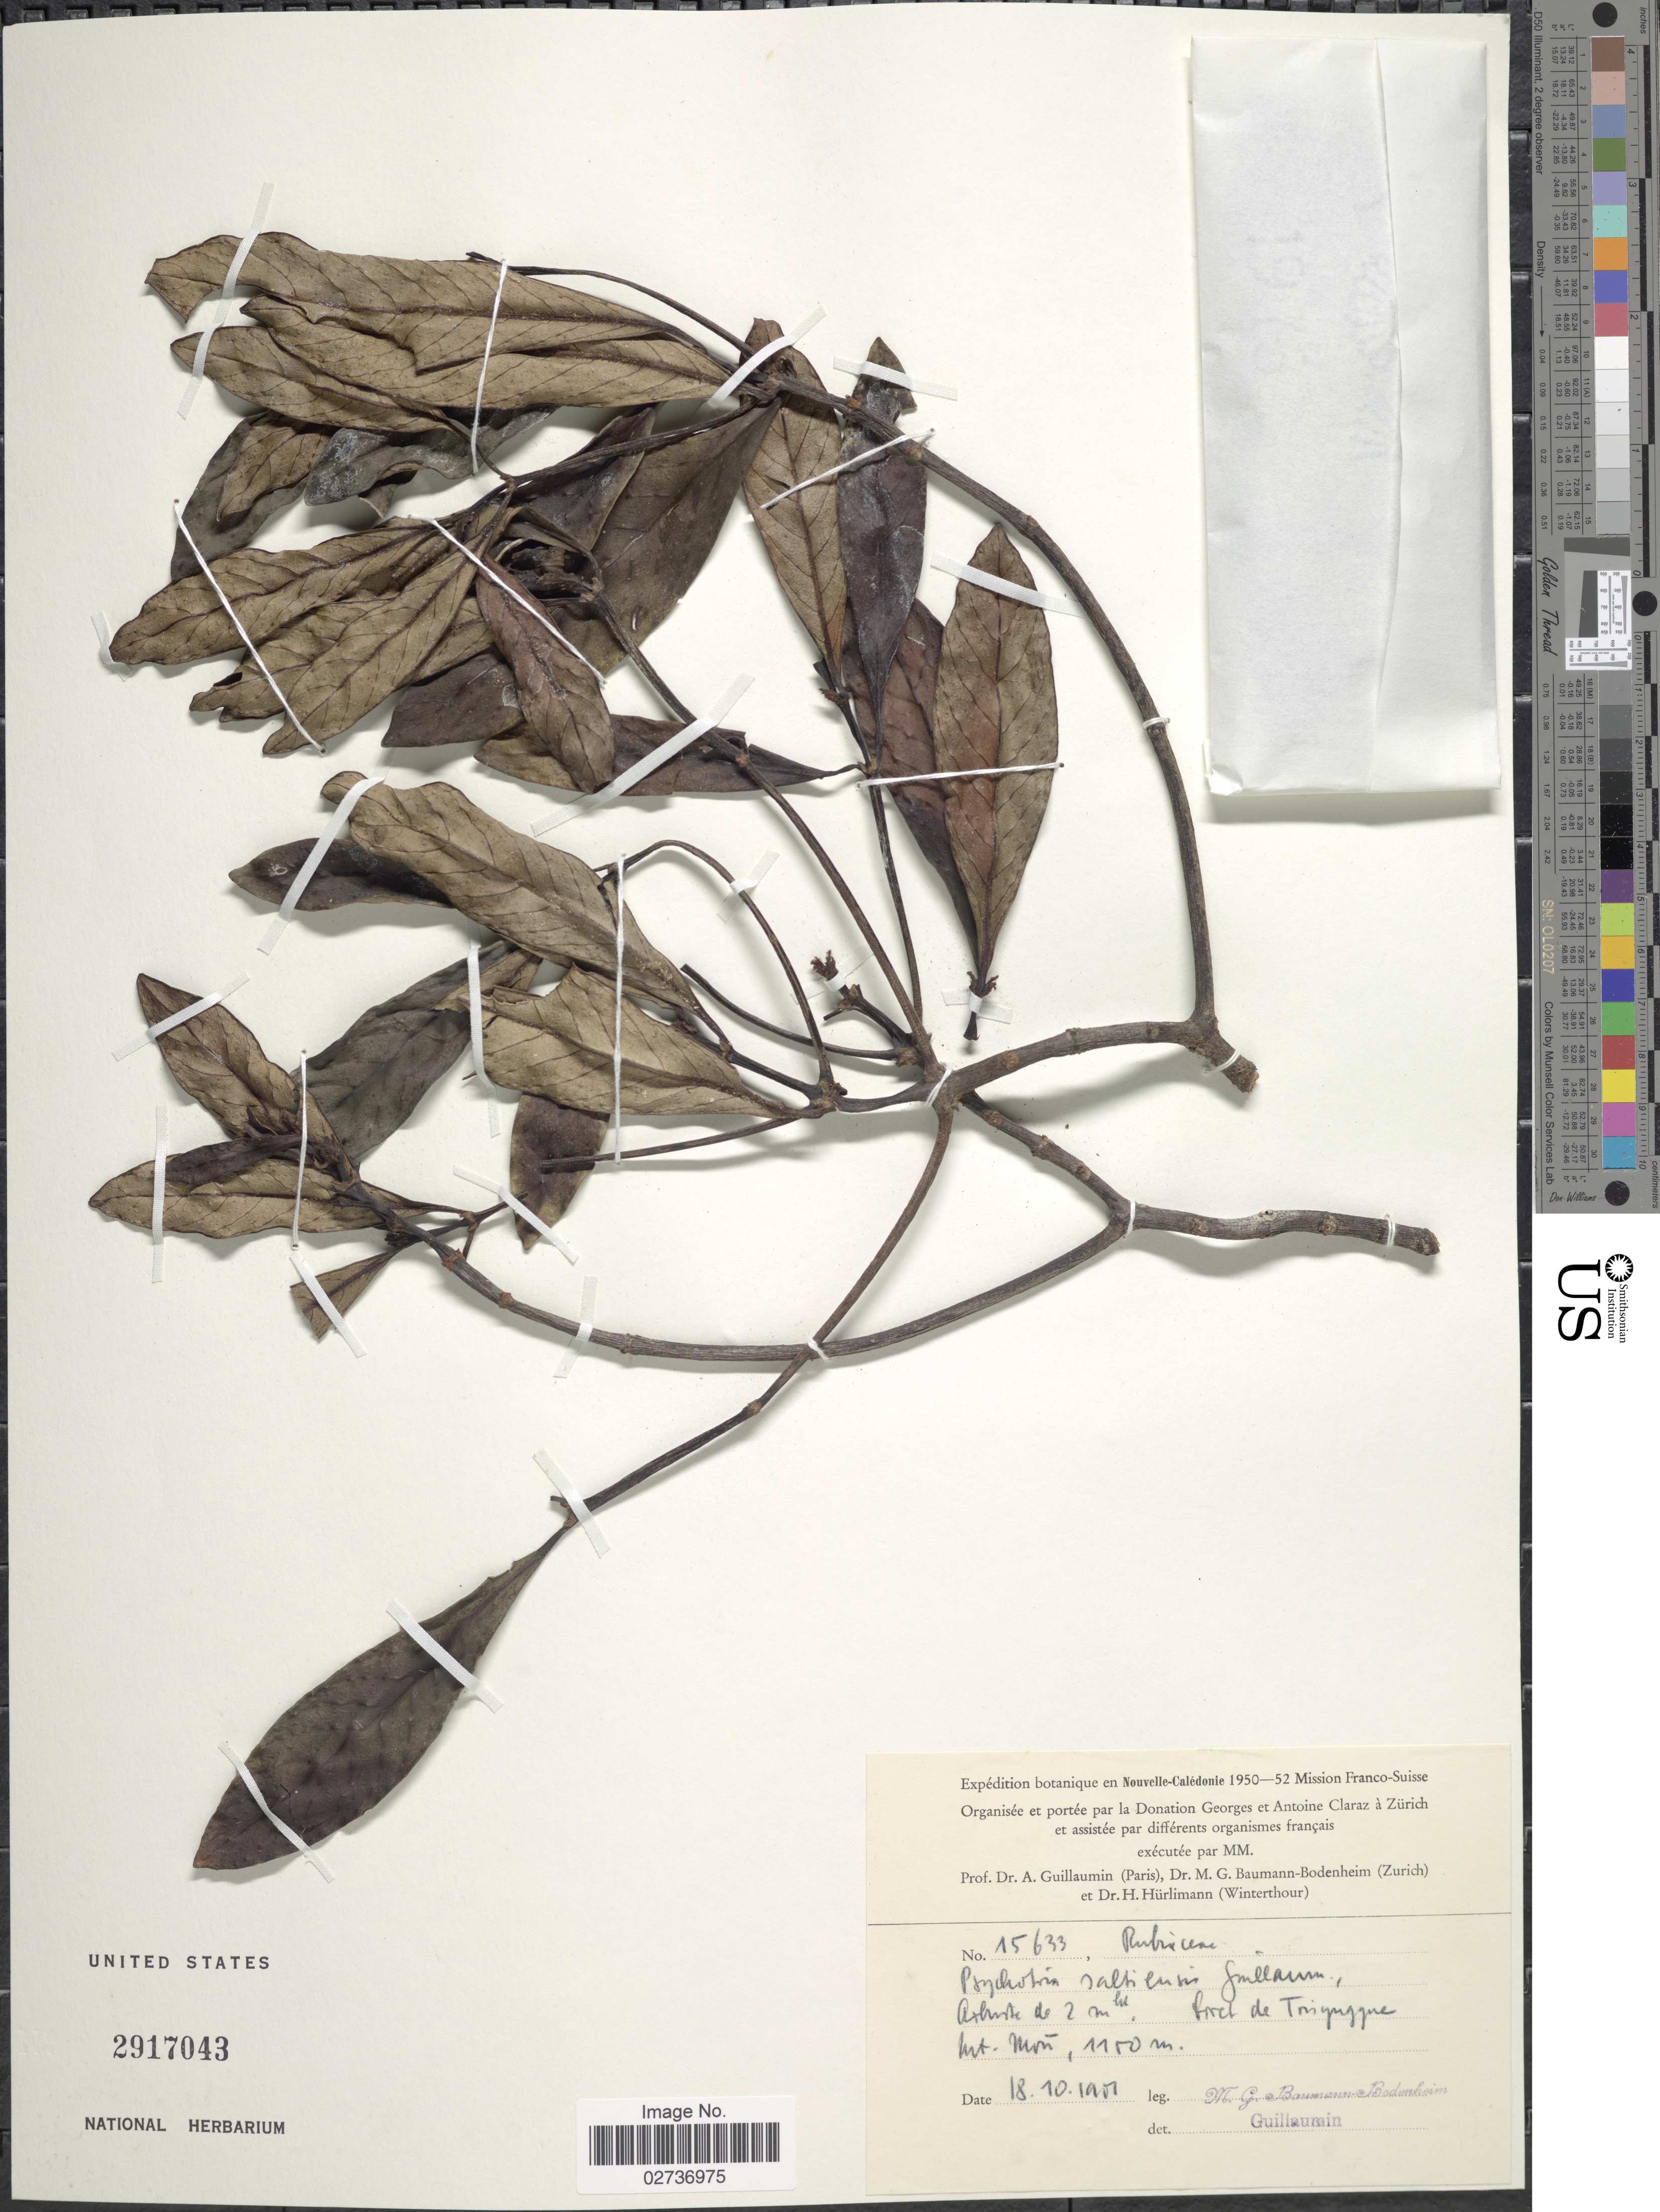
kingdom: Plantae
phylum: Tracheophyta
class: Magnoliopsida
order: Gentianales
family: Rubiaceae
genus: Psychotria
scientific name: Psychotria saltiensis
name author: (S. Moore) Guillaumin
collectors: M. G. Baumann-Bodenheim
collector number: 15633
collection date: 1901-10-18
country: New Caledonia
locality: Mt. Mon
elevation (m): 1150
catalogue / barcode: US 2917043